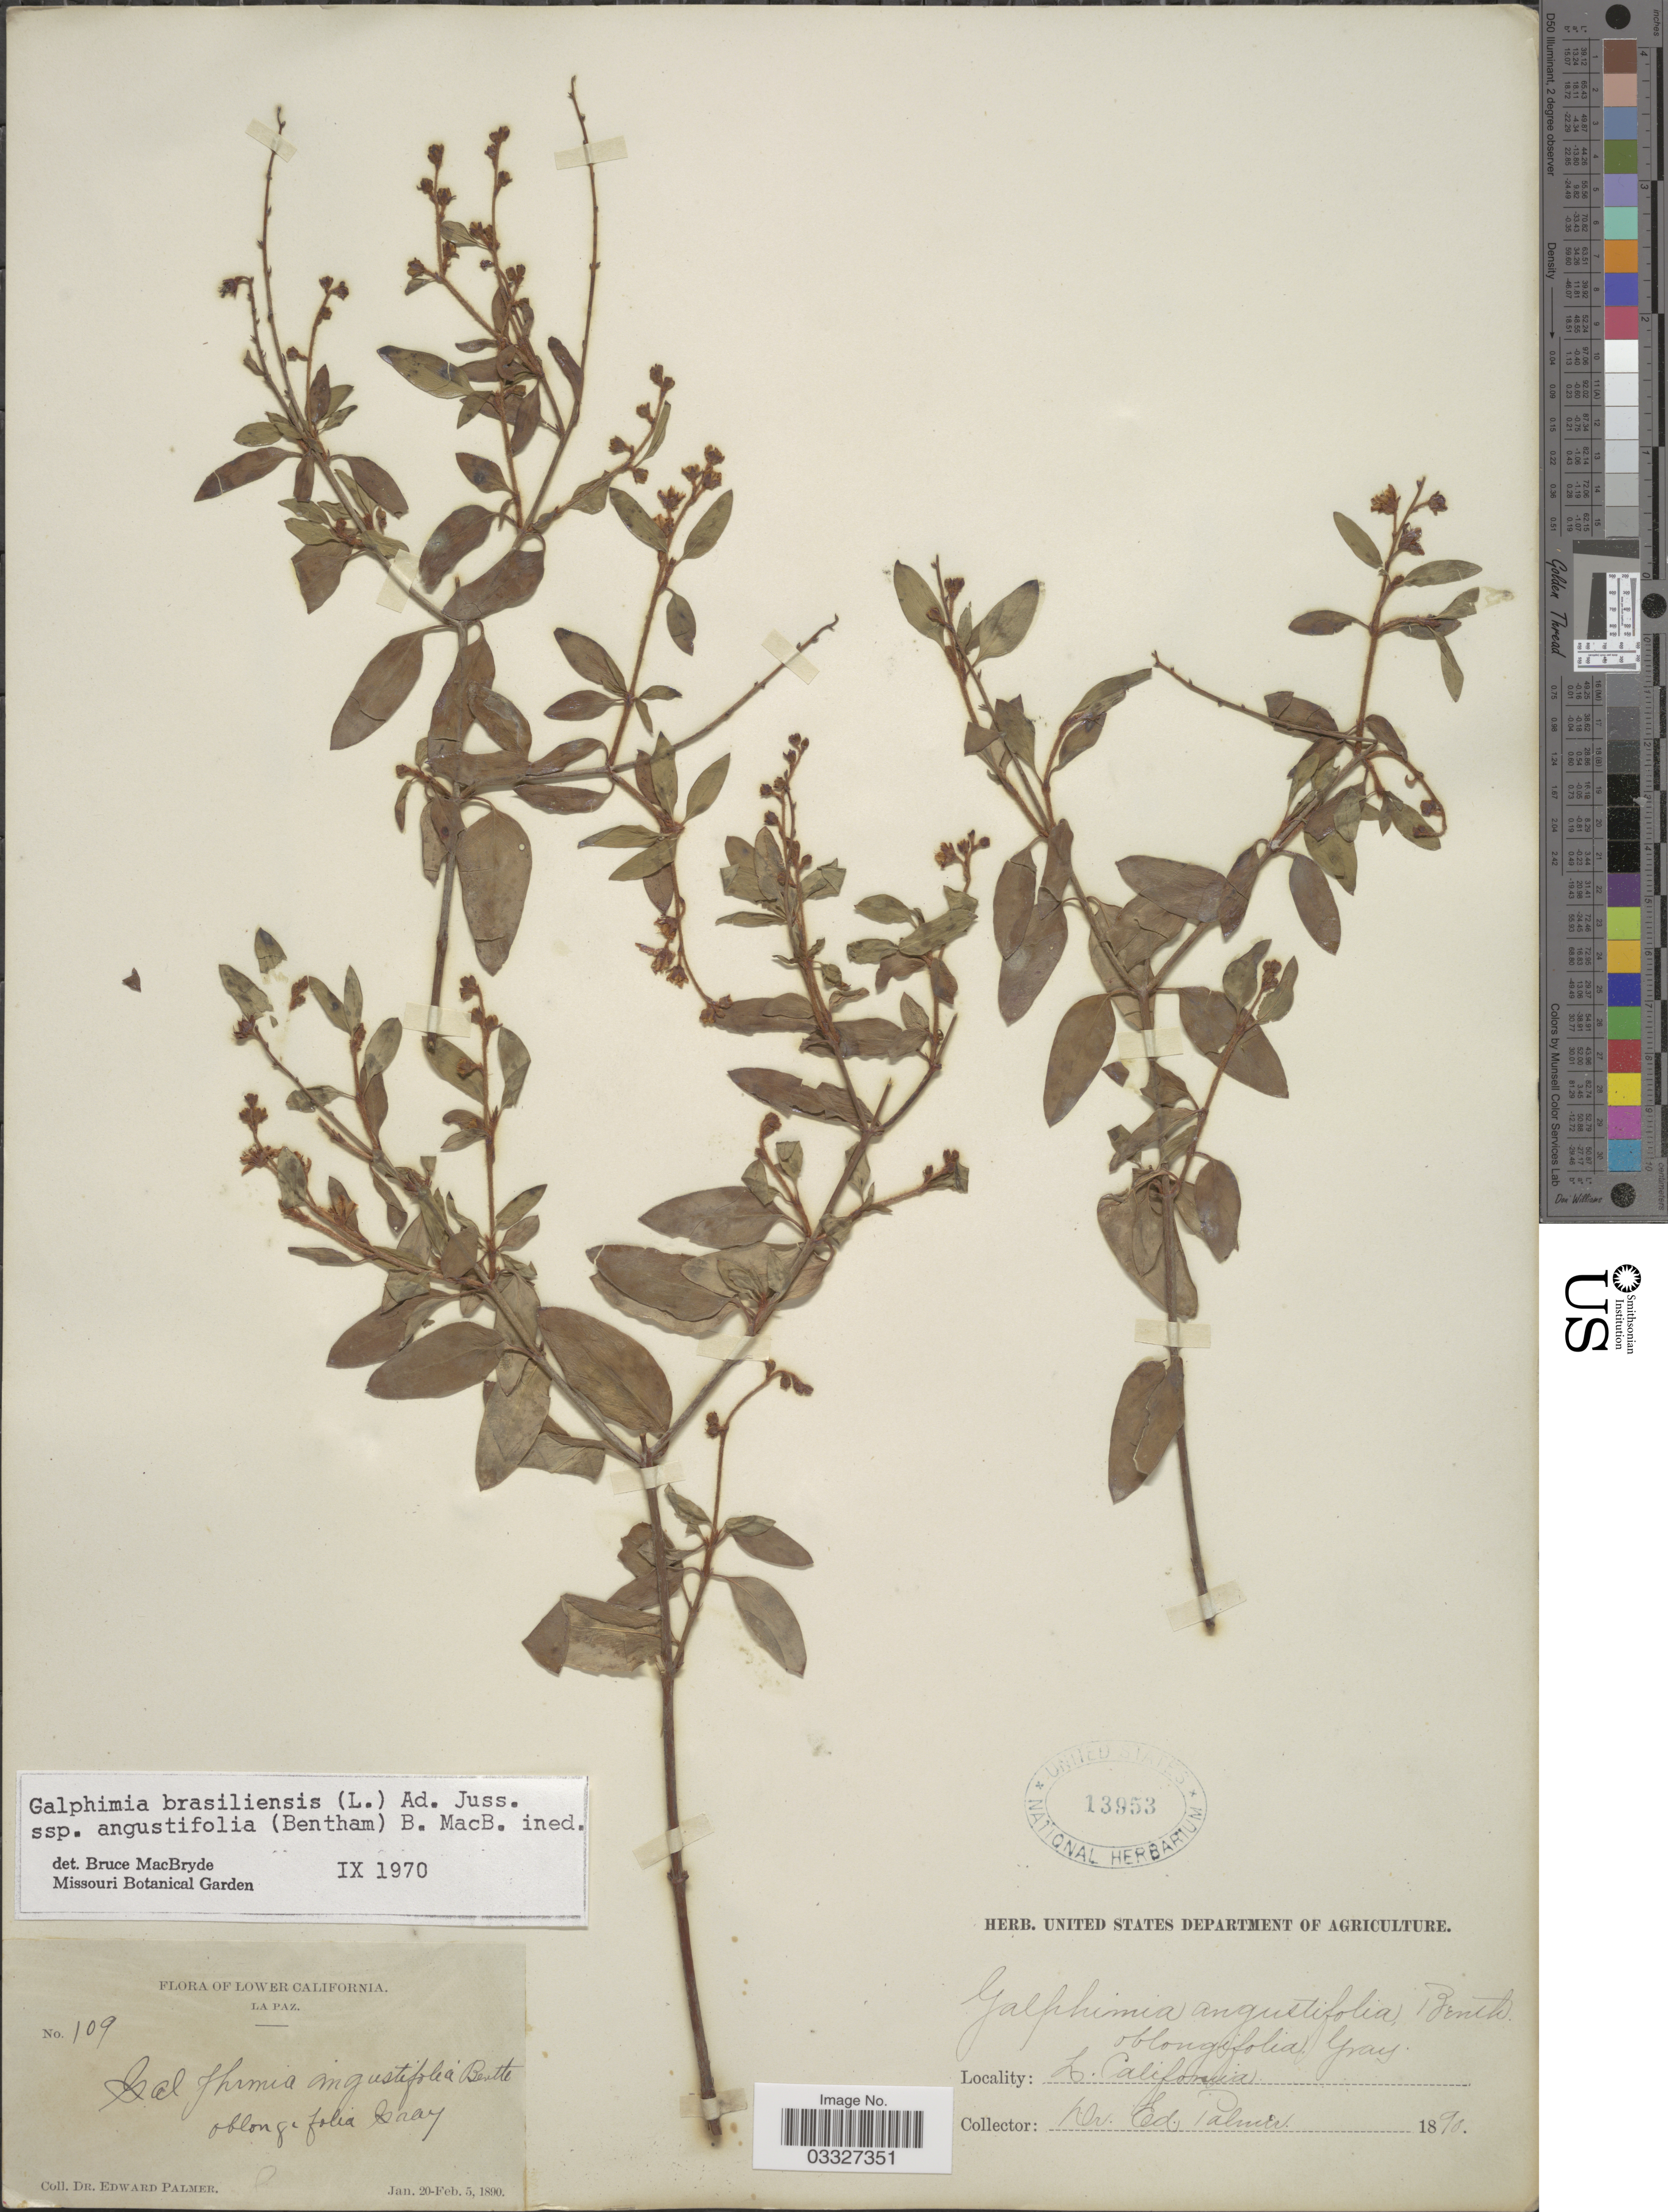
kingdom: Plantae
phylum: Tracheophyta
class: Magnoliopsida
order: Malpighiales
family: Malpighiaceae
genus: Galphimia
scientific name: Galphimia angustifolia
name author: Benth.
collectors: E. Palmer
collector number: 109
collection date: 1890-01-20/1890-02-05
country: Mexico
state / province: Baja California Sur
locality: Lower California. La Paz.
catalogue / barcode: US 13953